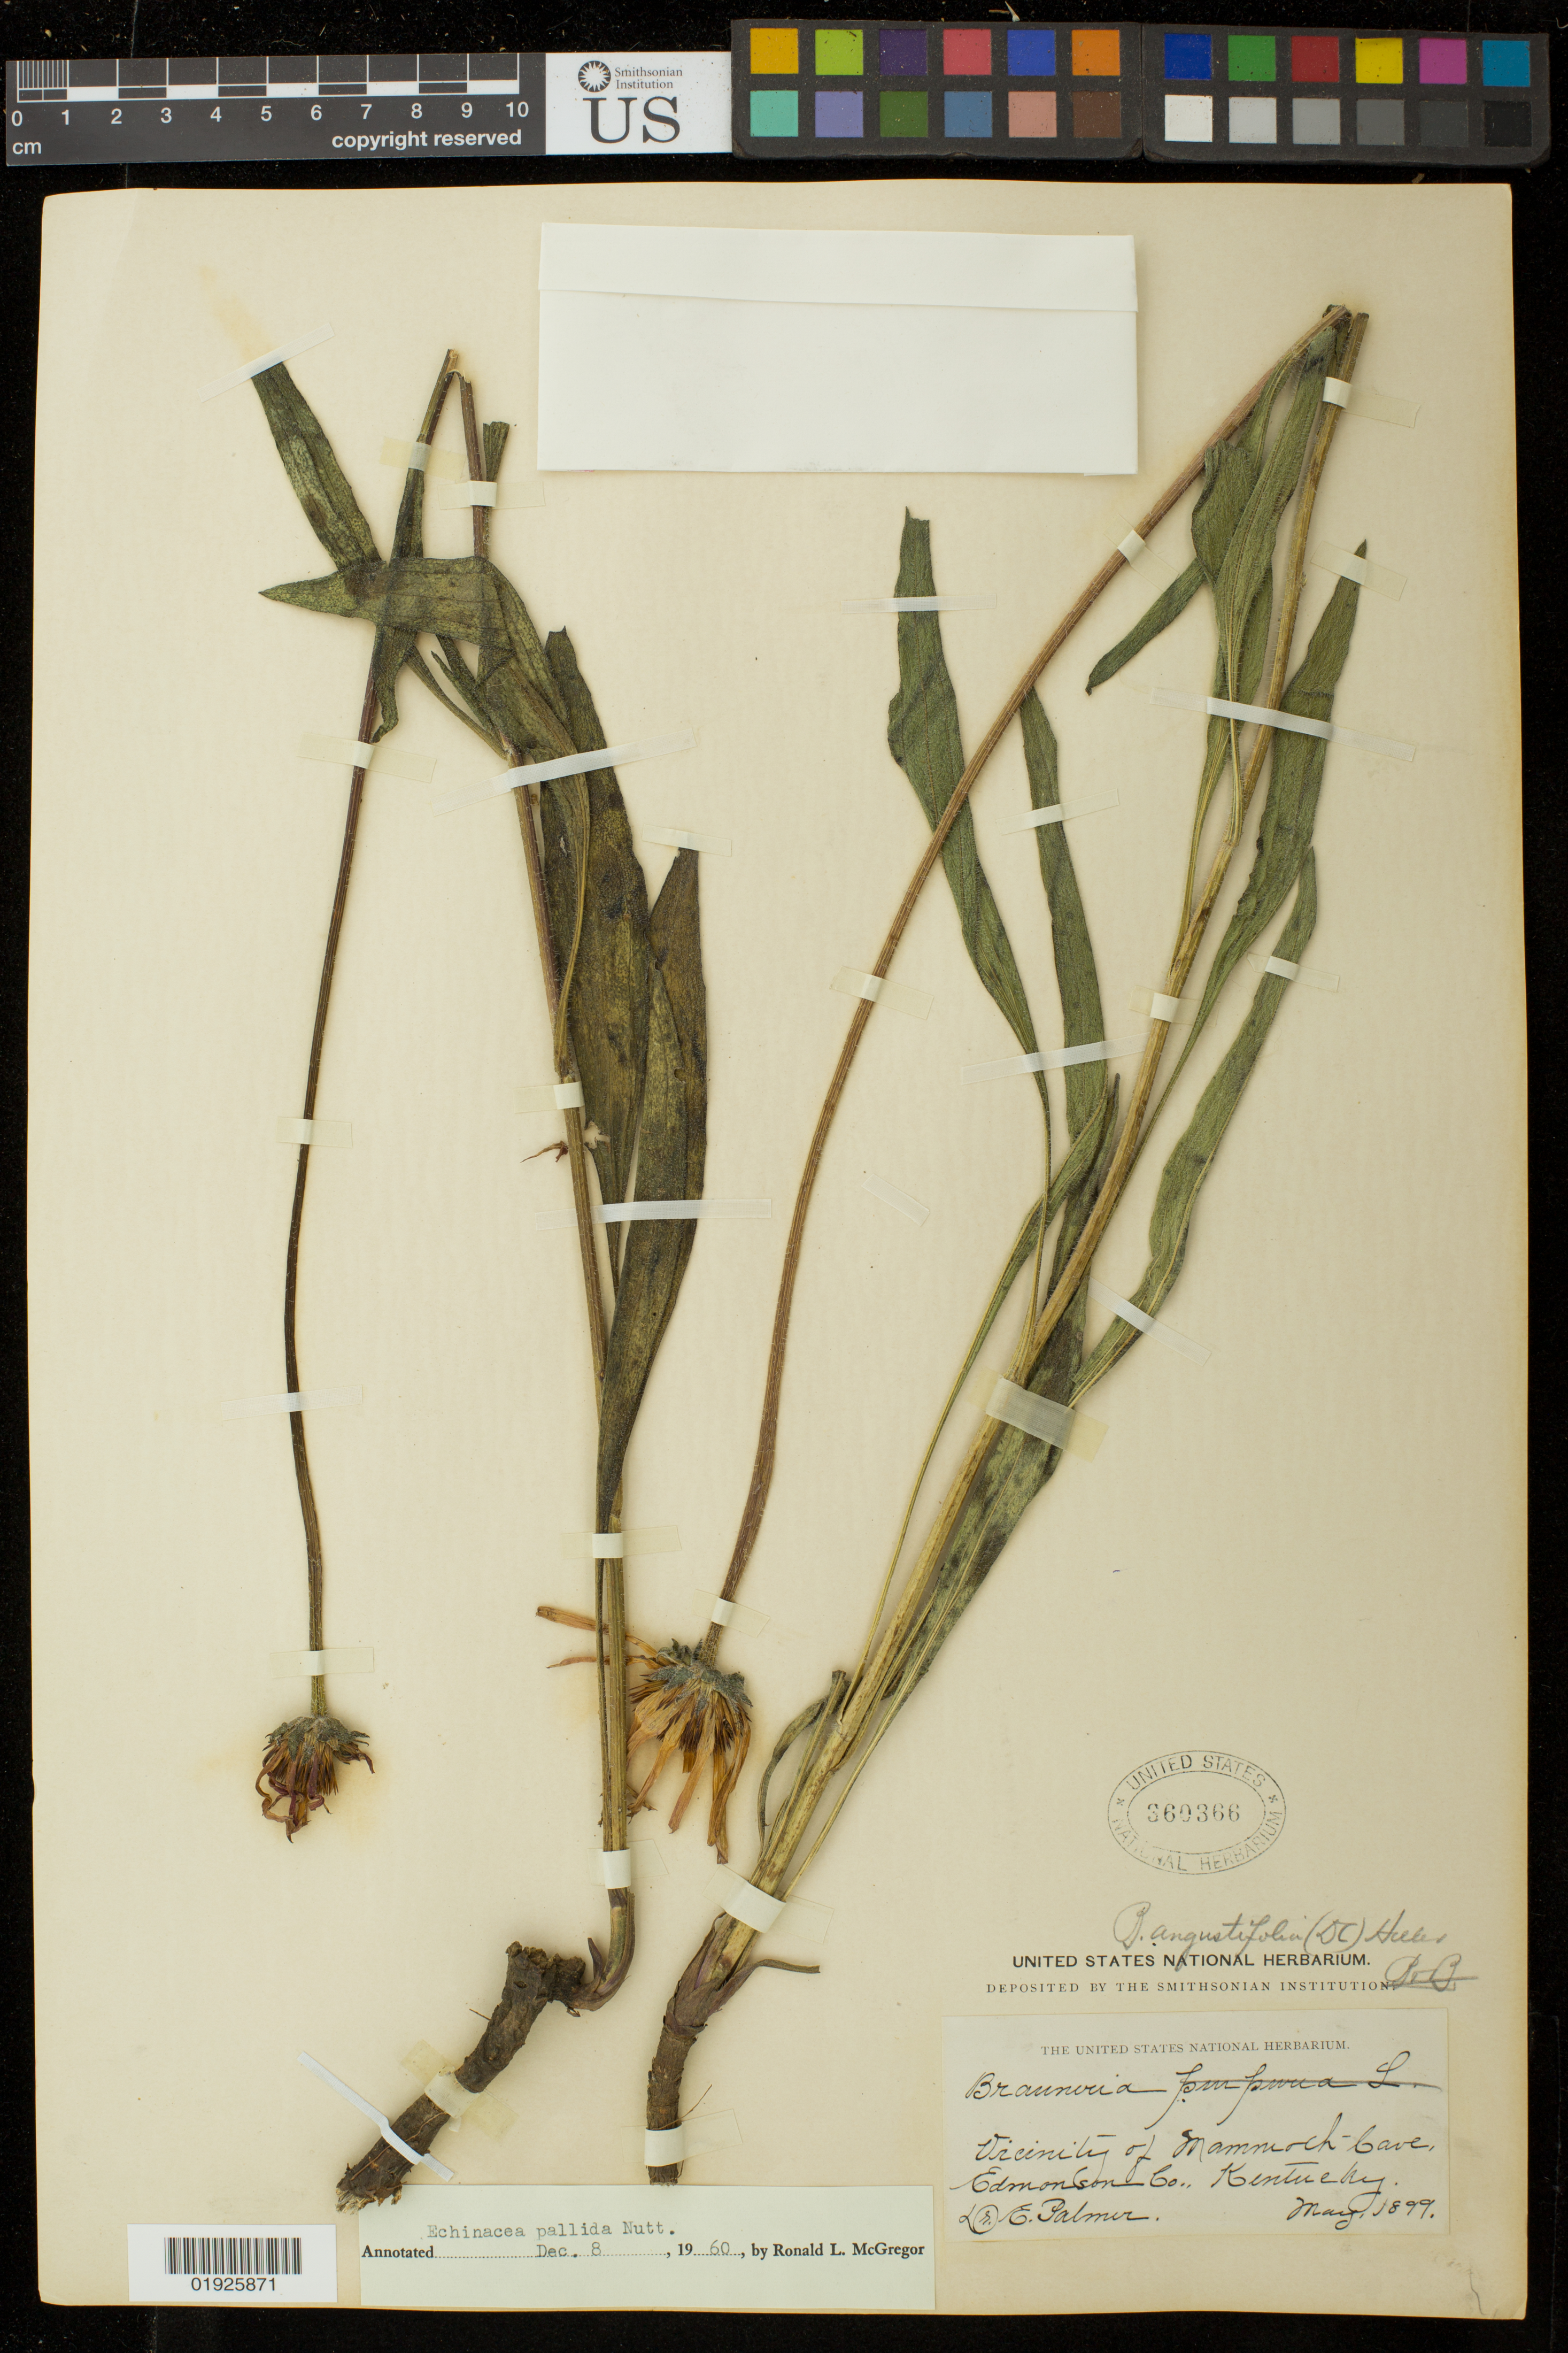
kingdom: Plantae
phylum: Tracheophyta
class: Magnoliopsida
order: Asterales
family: Asteraceae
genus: Echinacea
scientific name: Echinacea pallida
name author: (Nutt.) Nutt.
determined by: McGregor, R. L.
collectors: E. Palmer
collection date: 1899-05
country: United States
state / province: Kentucky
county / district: Edmonson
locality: Vicinity of Mammoch Cave.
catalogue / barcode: US 360366